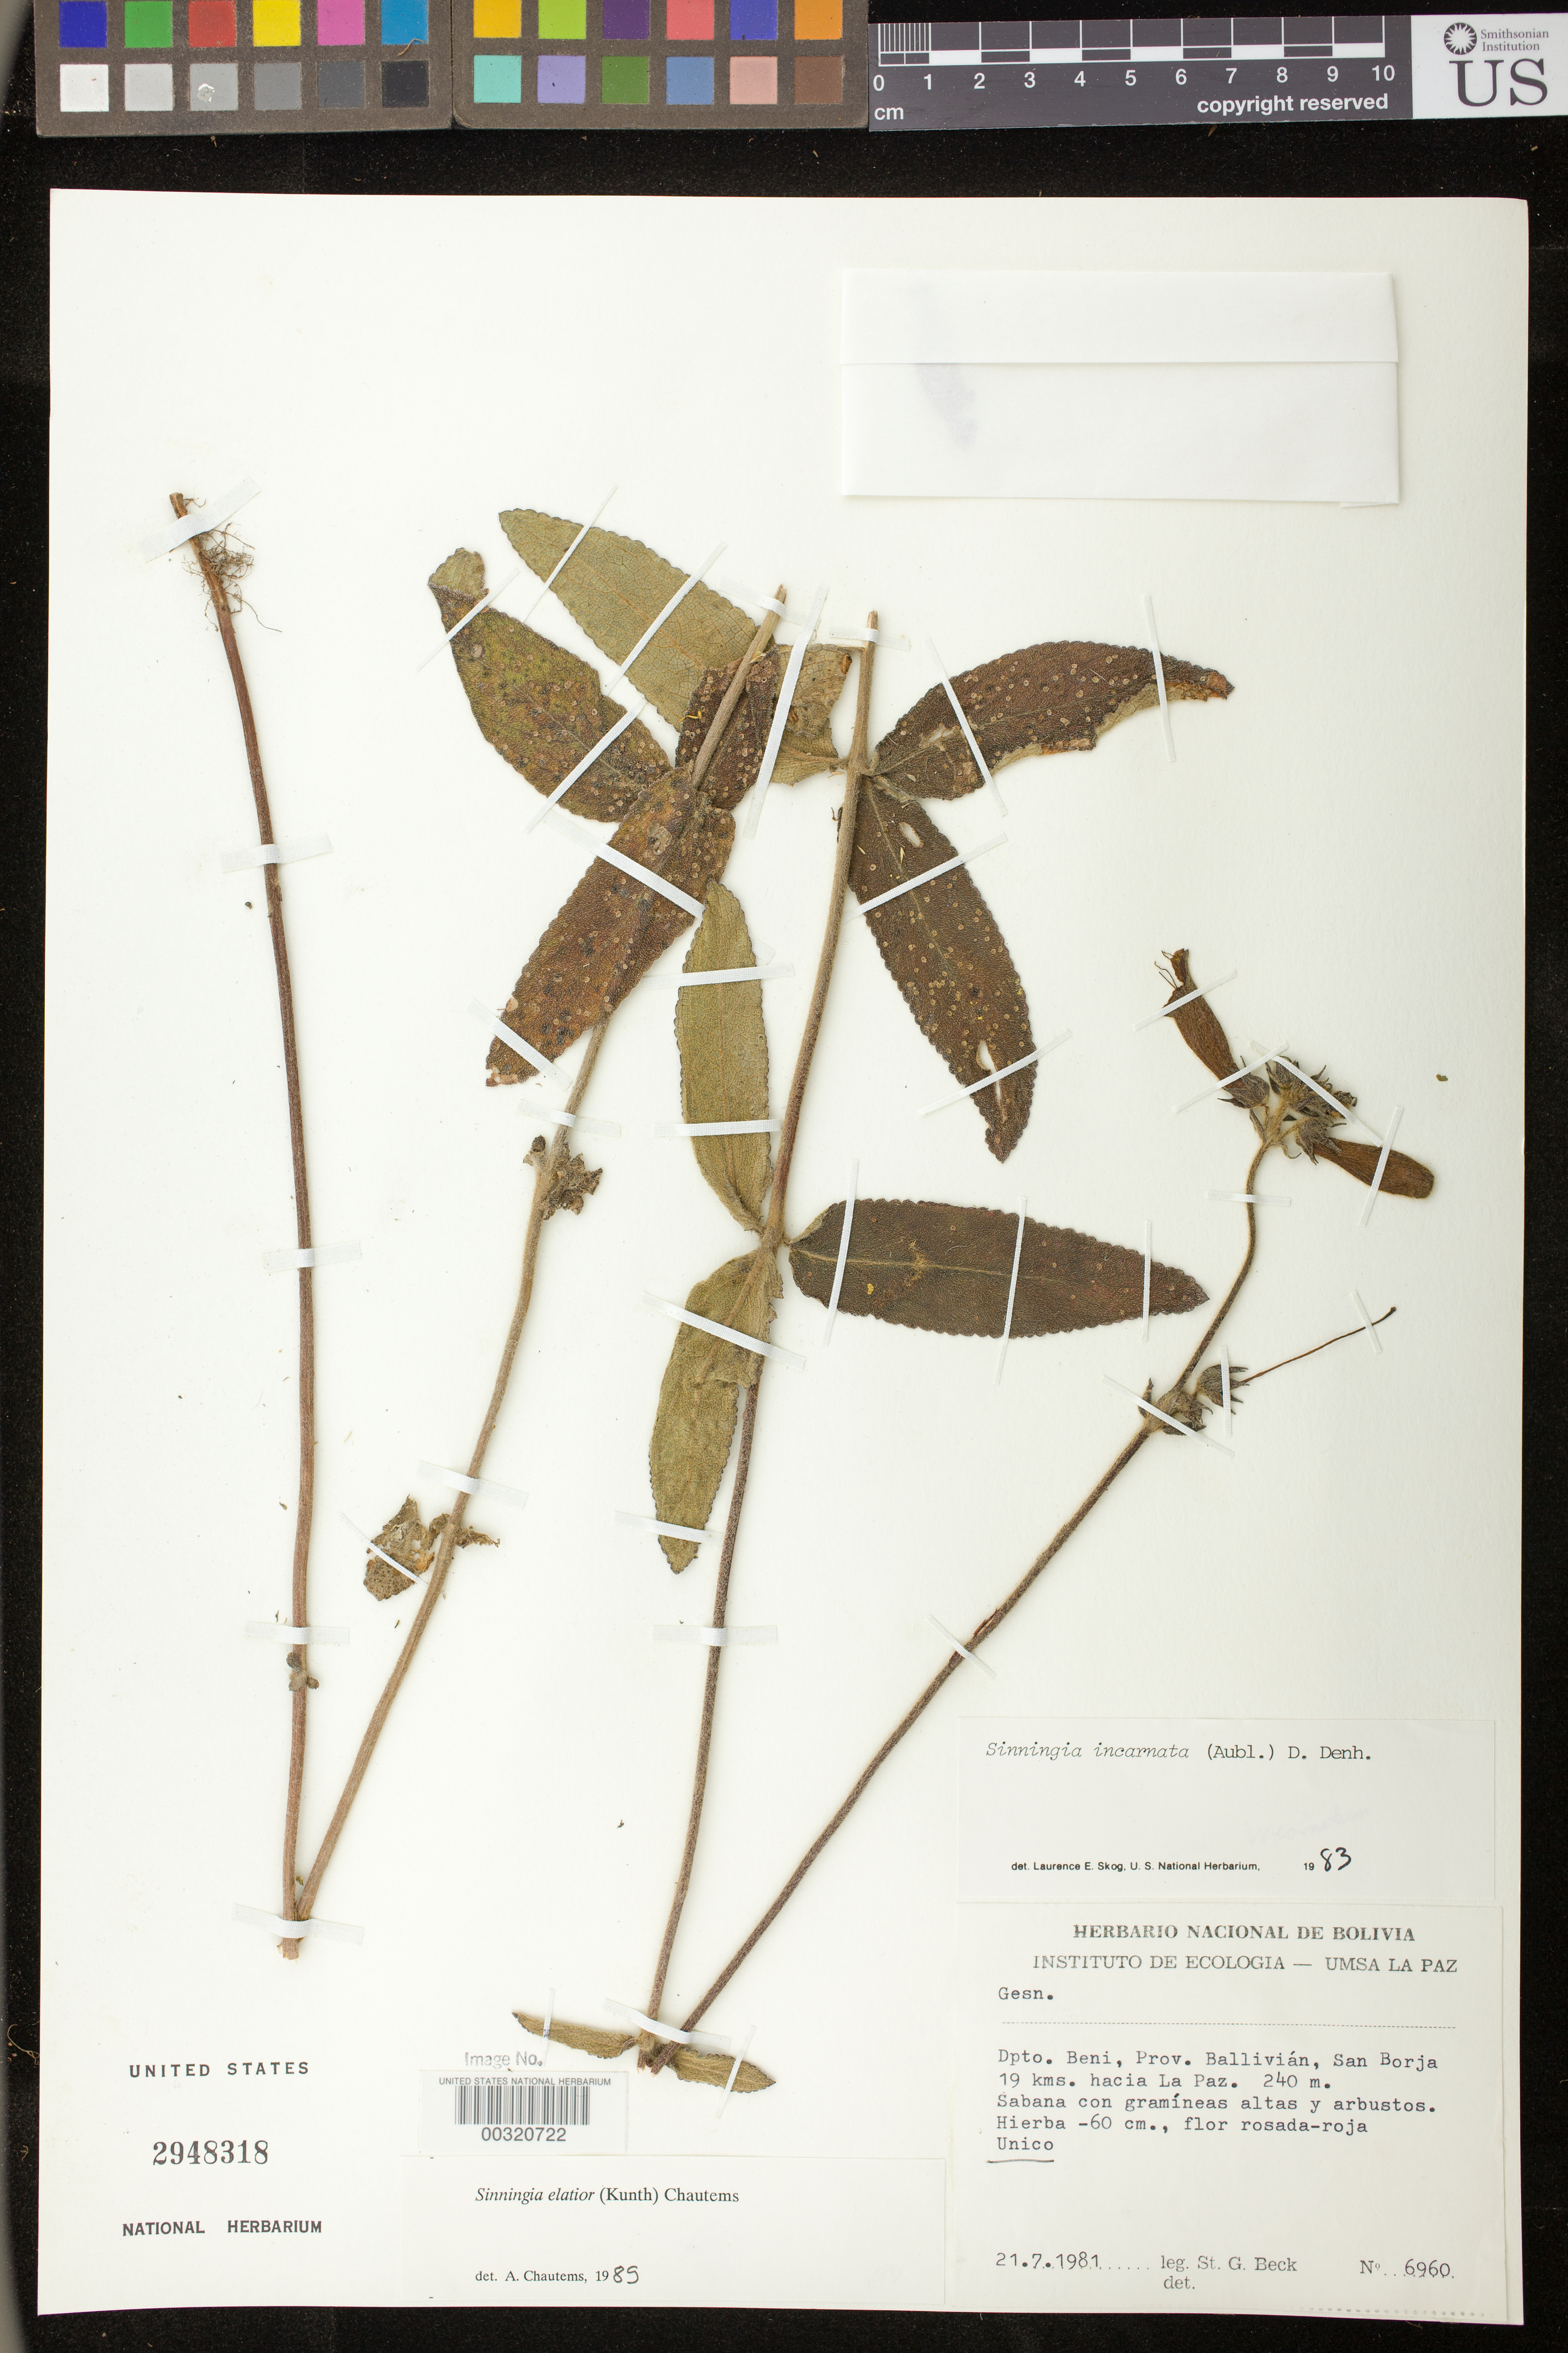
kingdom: Plantae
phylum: Tracheophyta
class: Magnoliopsida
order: Lamiales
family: Gesneriaceae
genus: Sinningia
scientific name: Sinningia elatior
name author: (Kunth) Chautems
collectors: S. G. Beck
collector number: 6960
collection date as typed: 21 Jul 1981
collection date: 1981-07-21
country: Bolivia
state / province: Beni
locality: Prov. Ballivian, San Borja 19 km toward La Paz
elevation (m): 240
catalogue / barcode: US 2948318